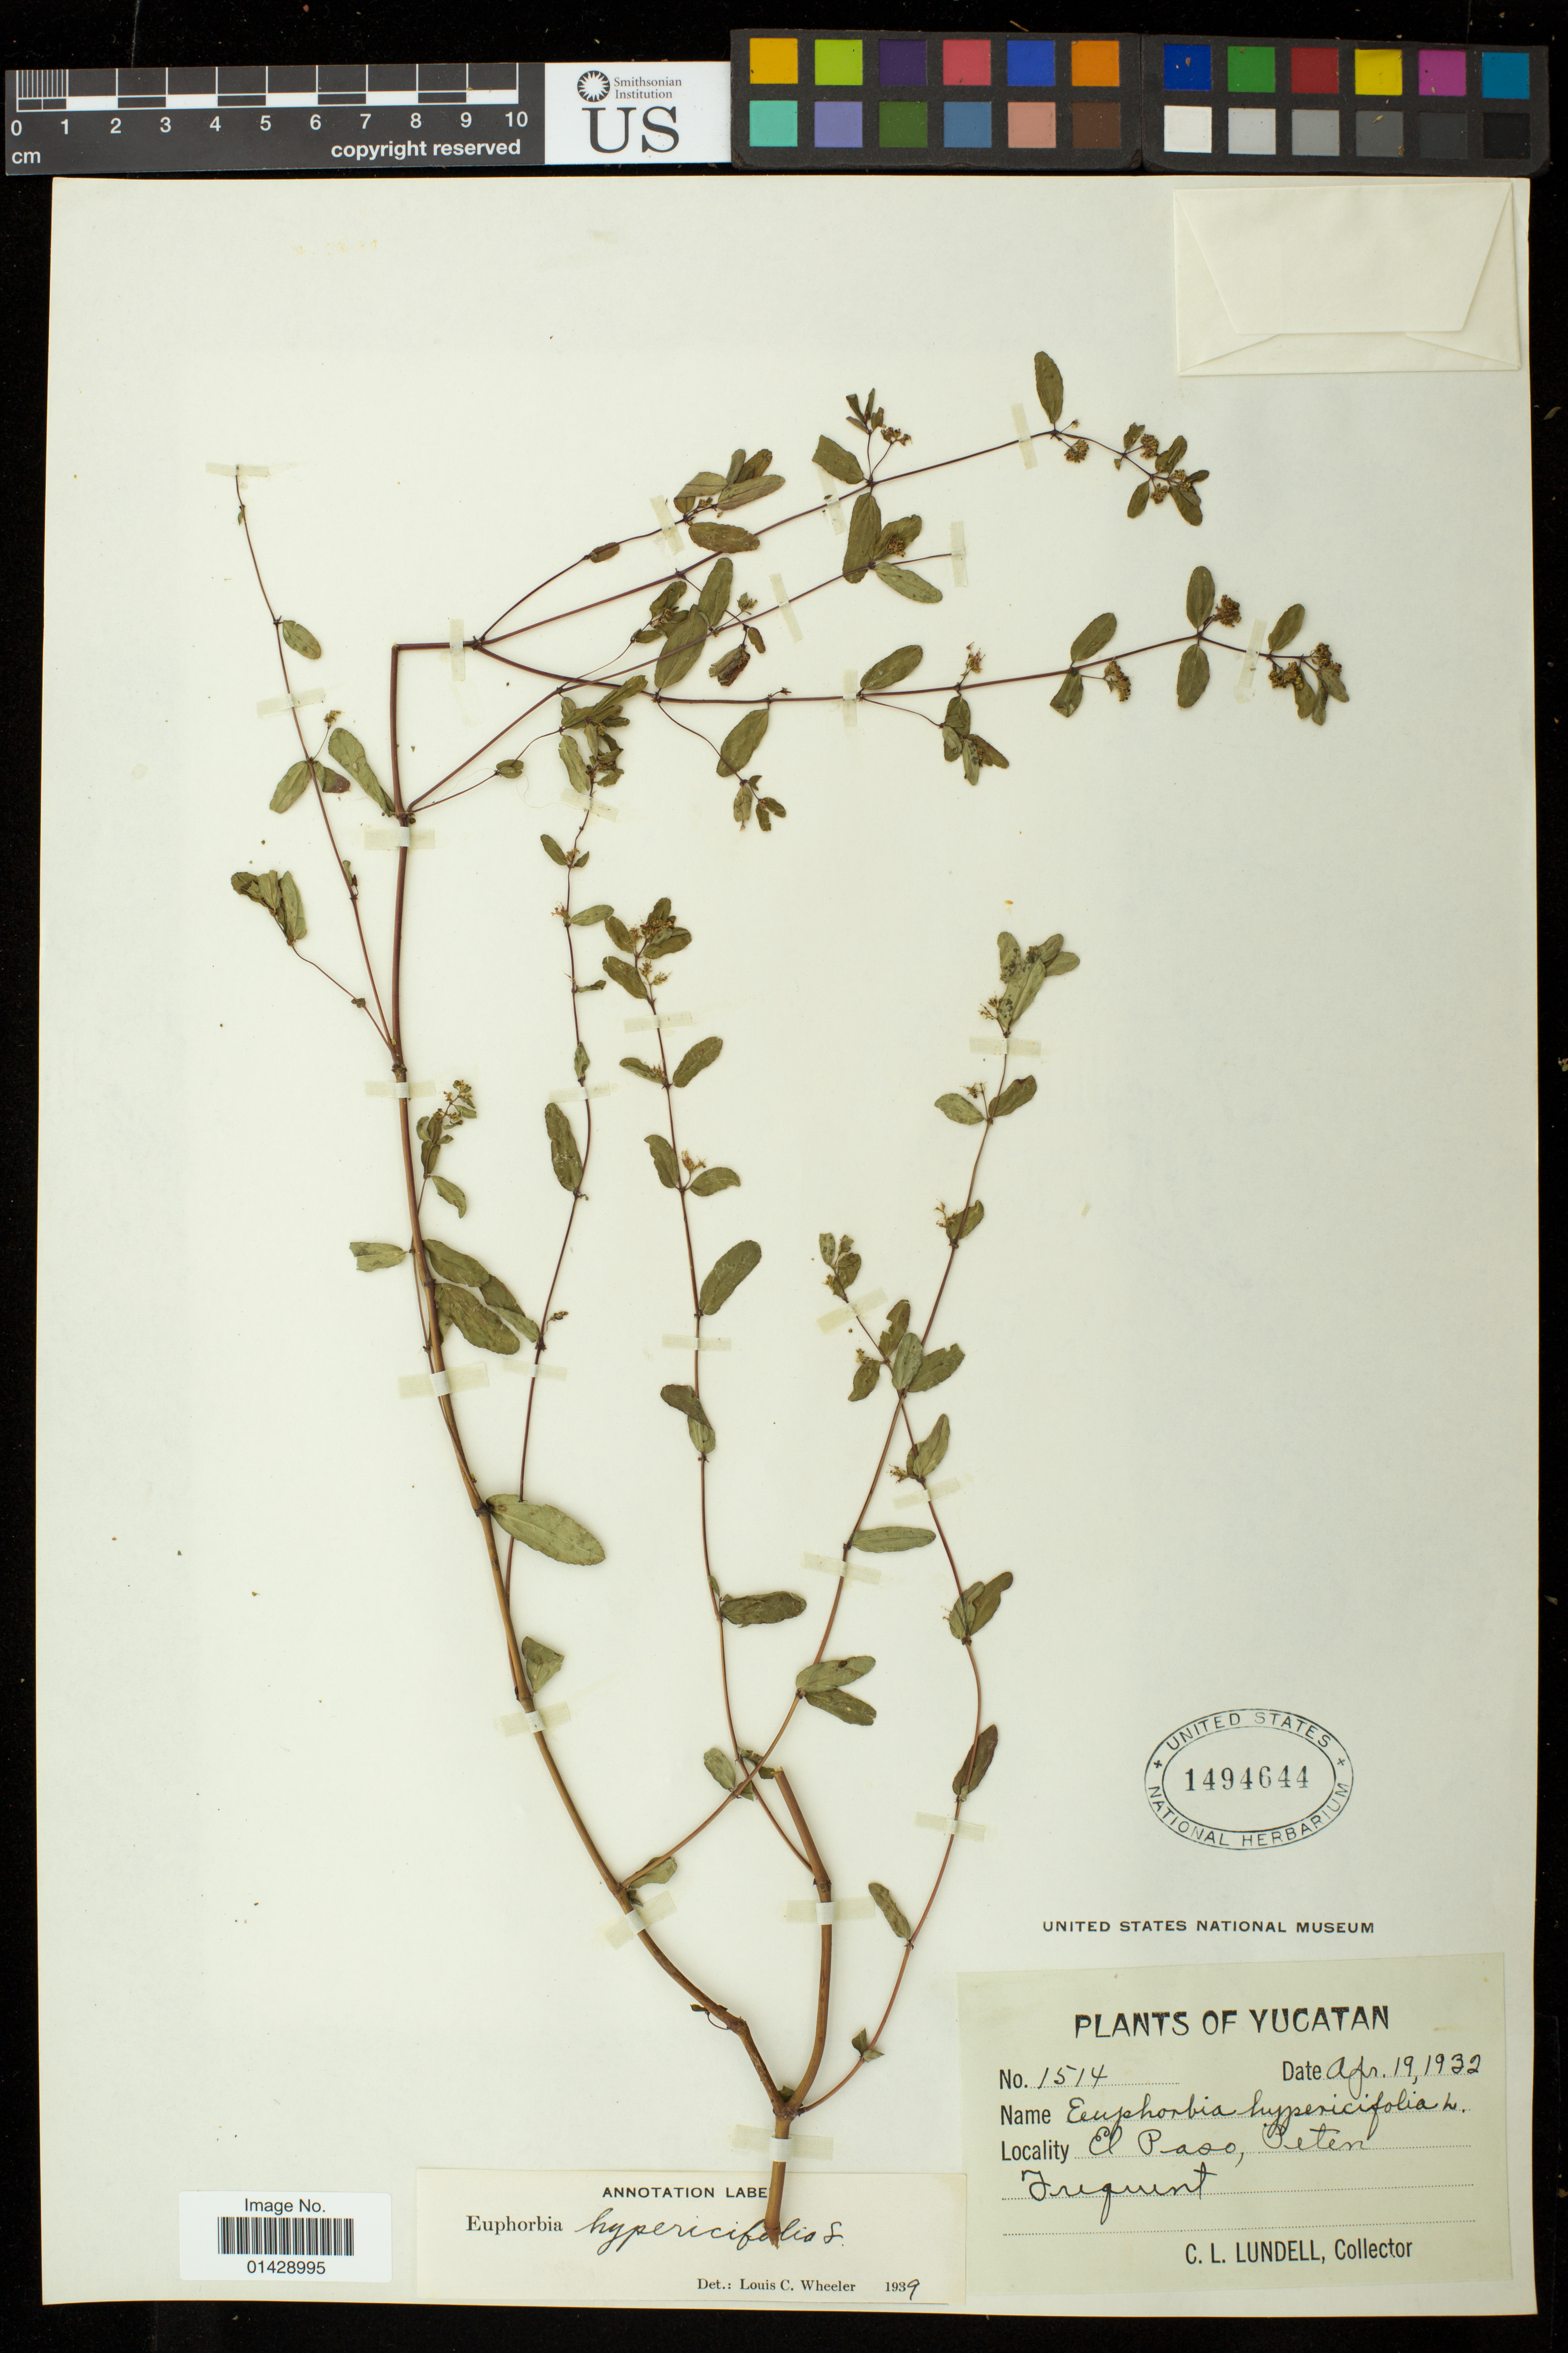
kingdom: Plantae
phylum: Tracheophyta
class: Magnoliopsida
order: Malpighiales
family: Euphorbiaceae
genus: Euphorbia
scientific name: Euphorbia hypericifolia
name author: L.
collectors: C. L. Lundell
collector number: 1514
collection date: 1932-04-19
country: Mexico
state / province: Yucatán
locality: El Paso, Peten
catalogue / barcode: US 1494644